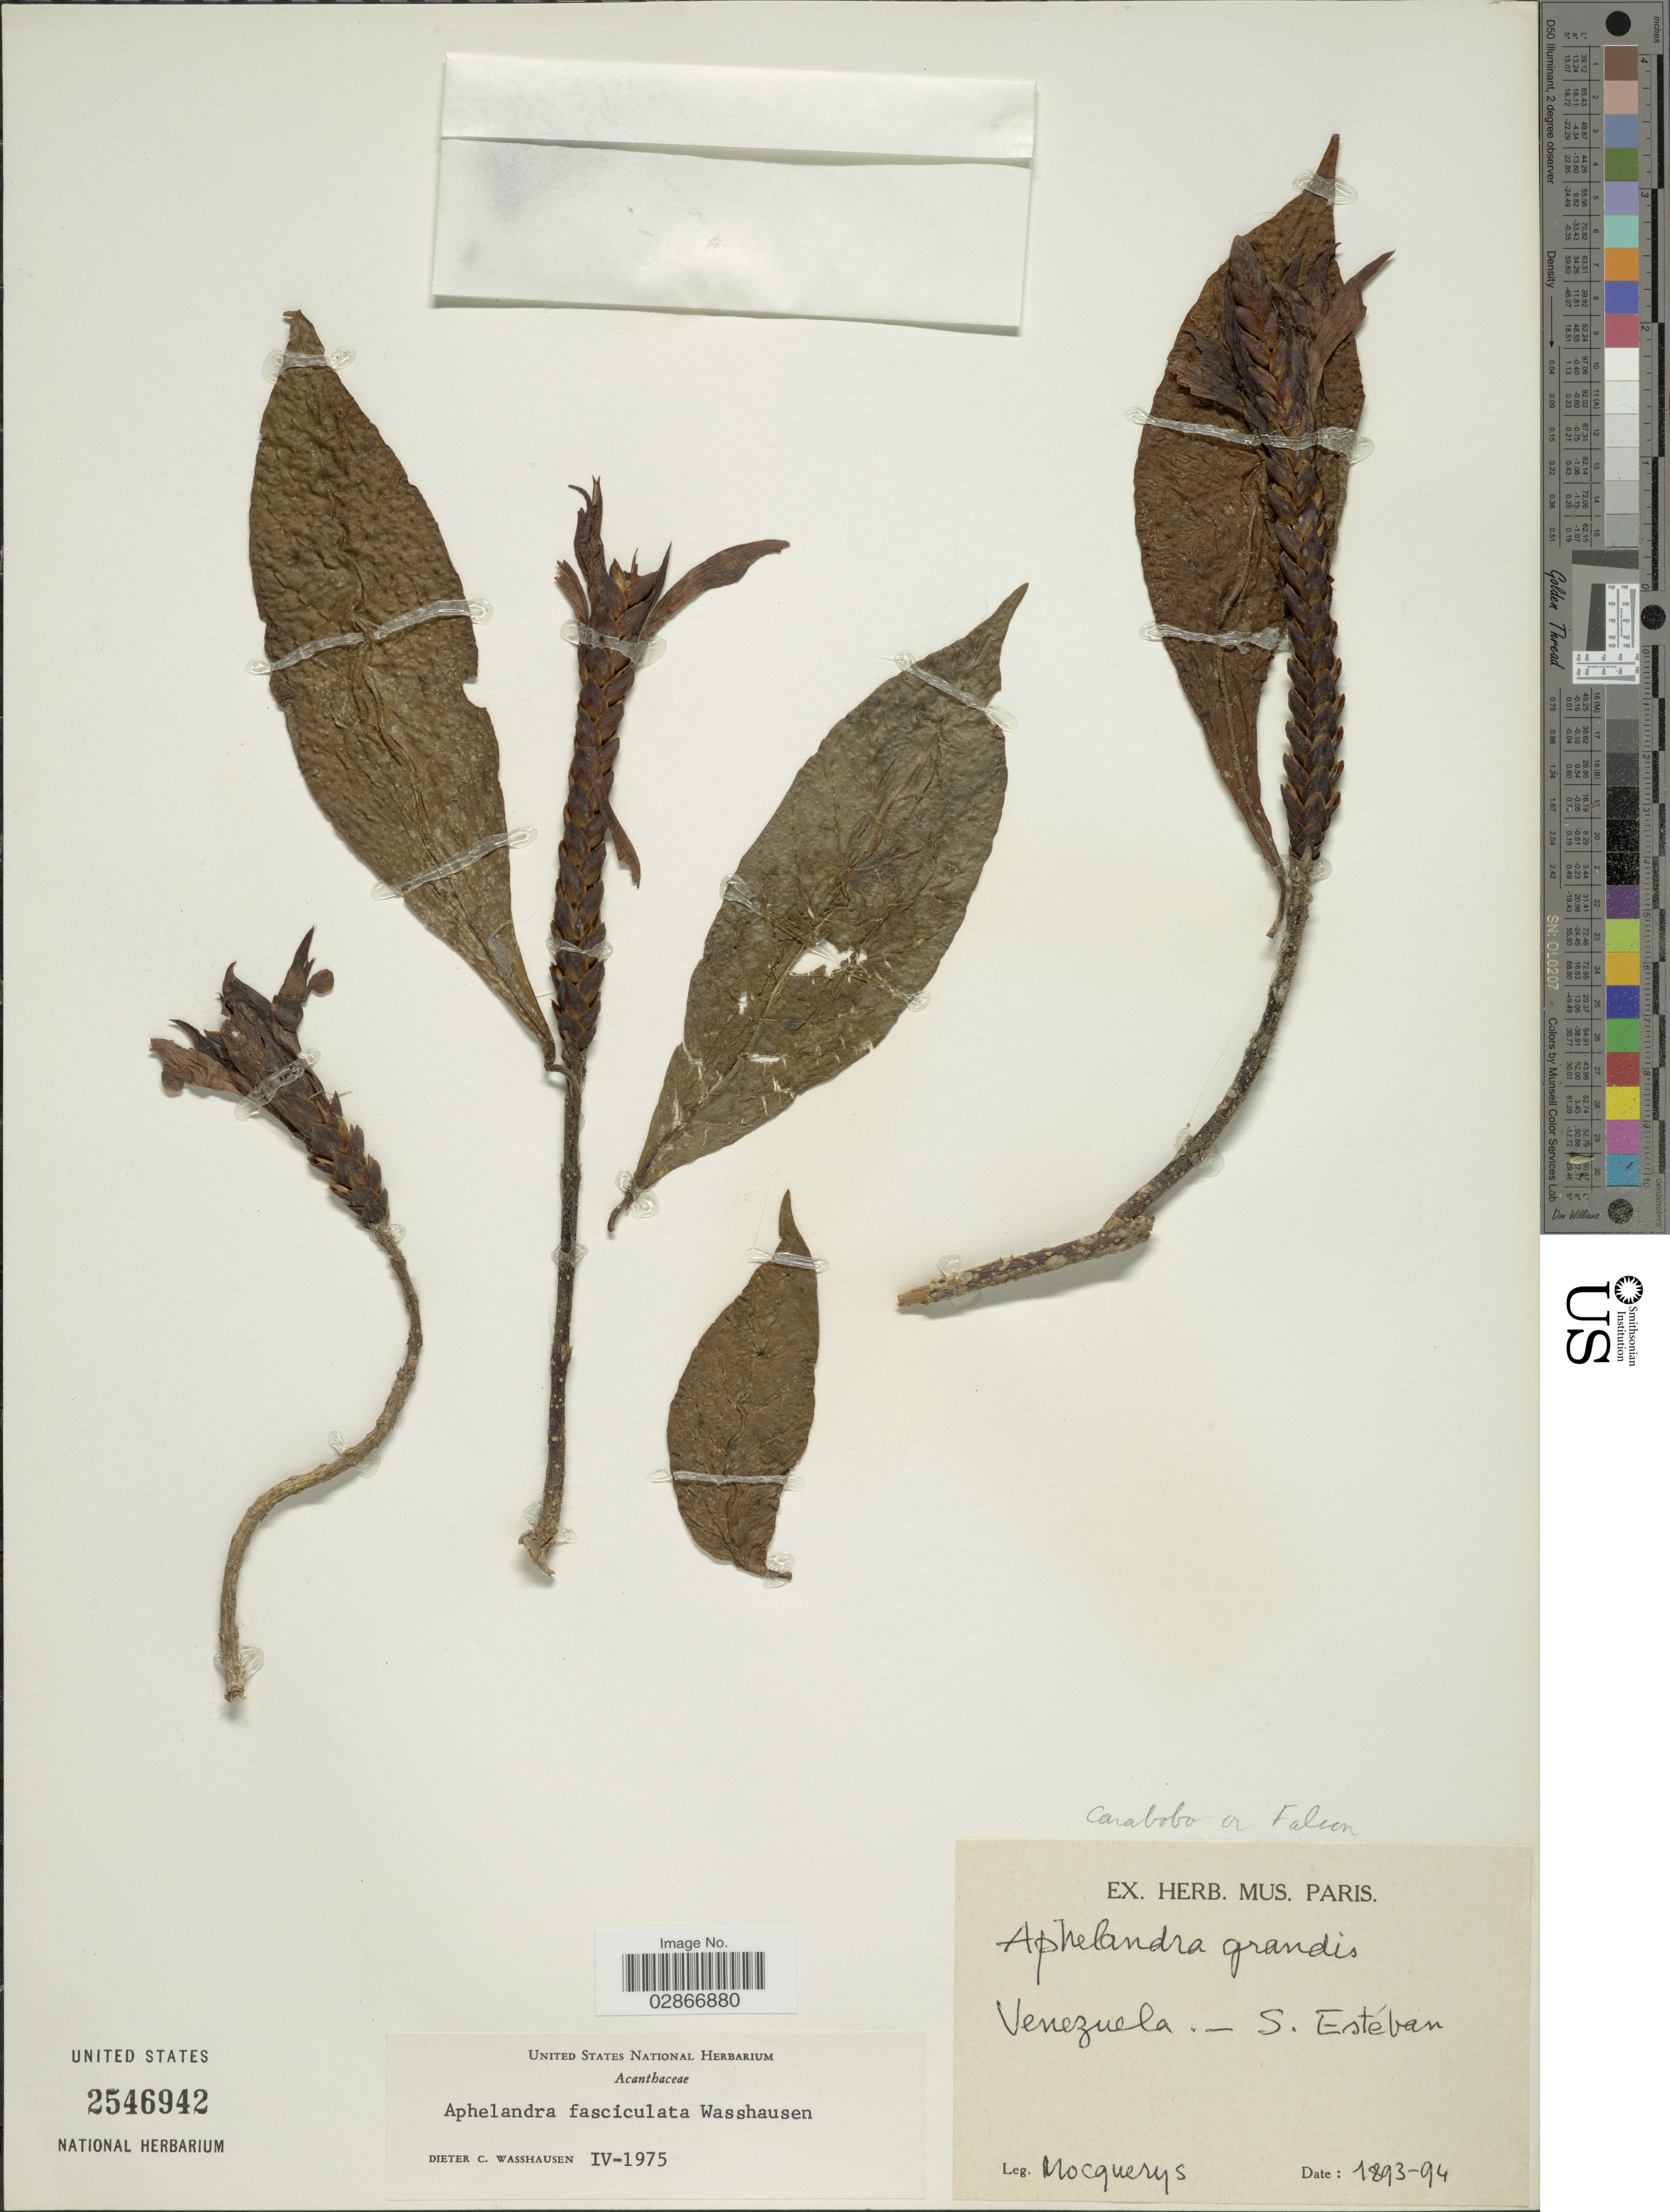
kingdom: Plantae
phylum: Tracheophyta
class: Magnoliopsida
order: Lamiales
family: Acanthaceae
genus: Aphelandra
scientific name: Aphelandra fasciculata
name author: Wassh.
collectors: A. Mocquerys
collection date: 1893/1894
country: Venezuela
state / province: Carabobo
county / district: Puerto Cabello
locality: San Esteban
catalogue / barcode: US 2546942